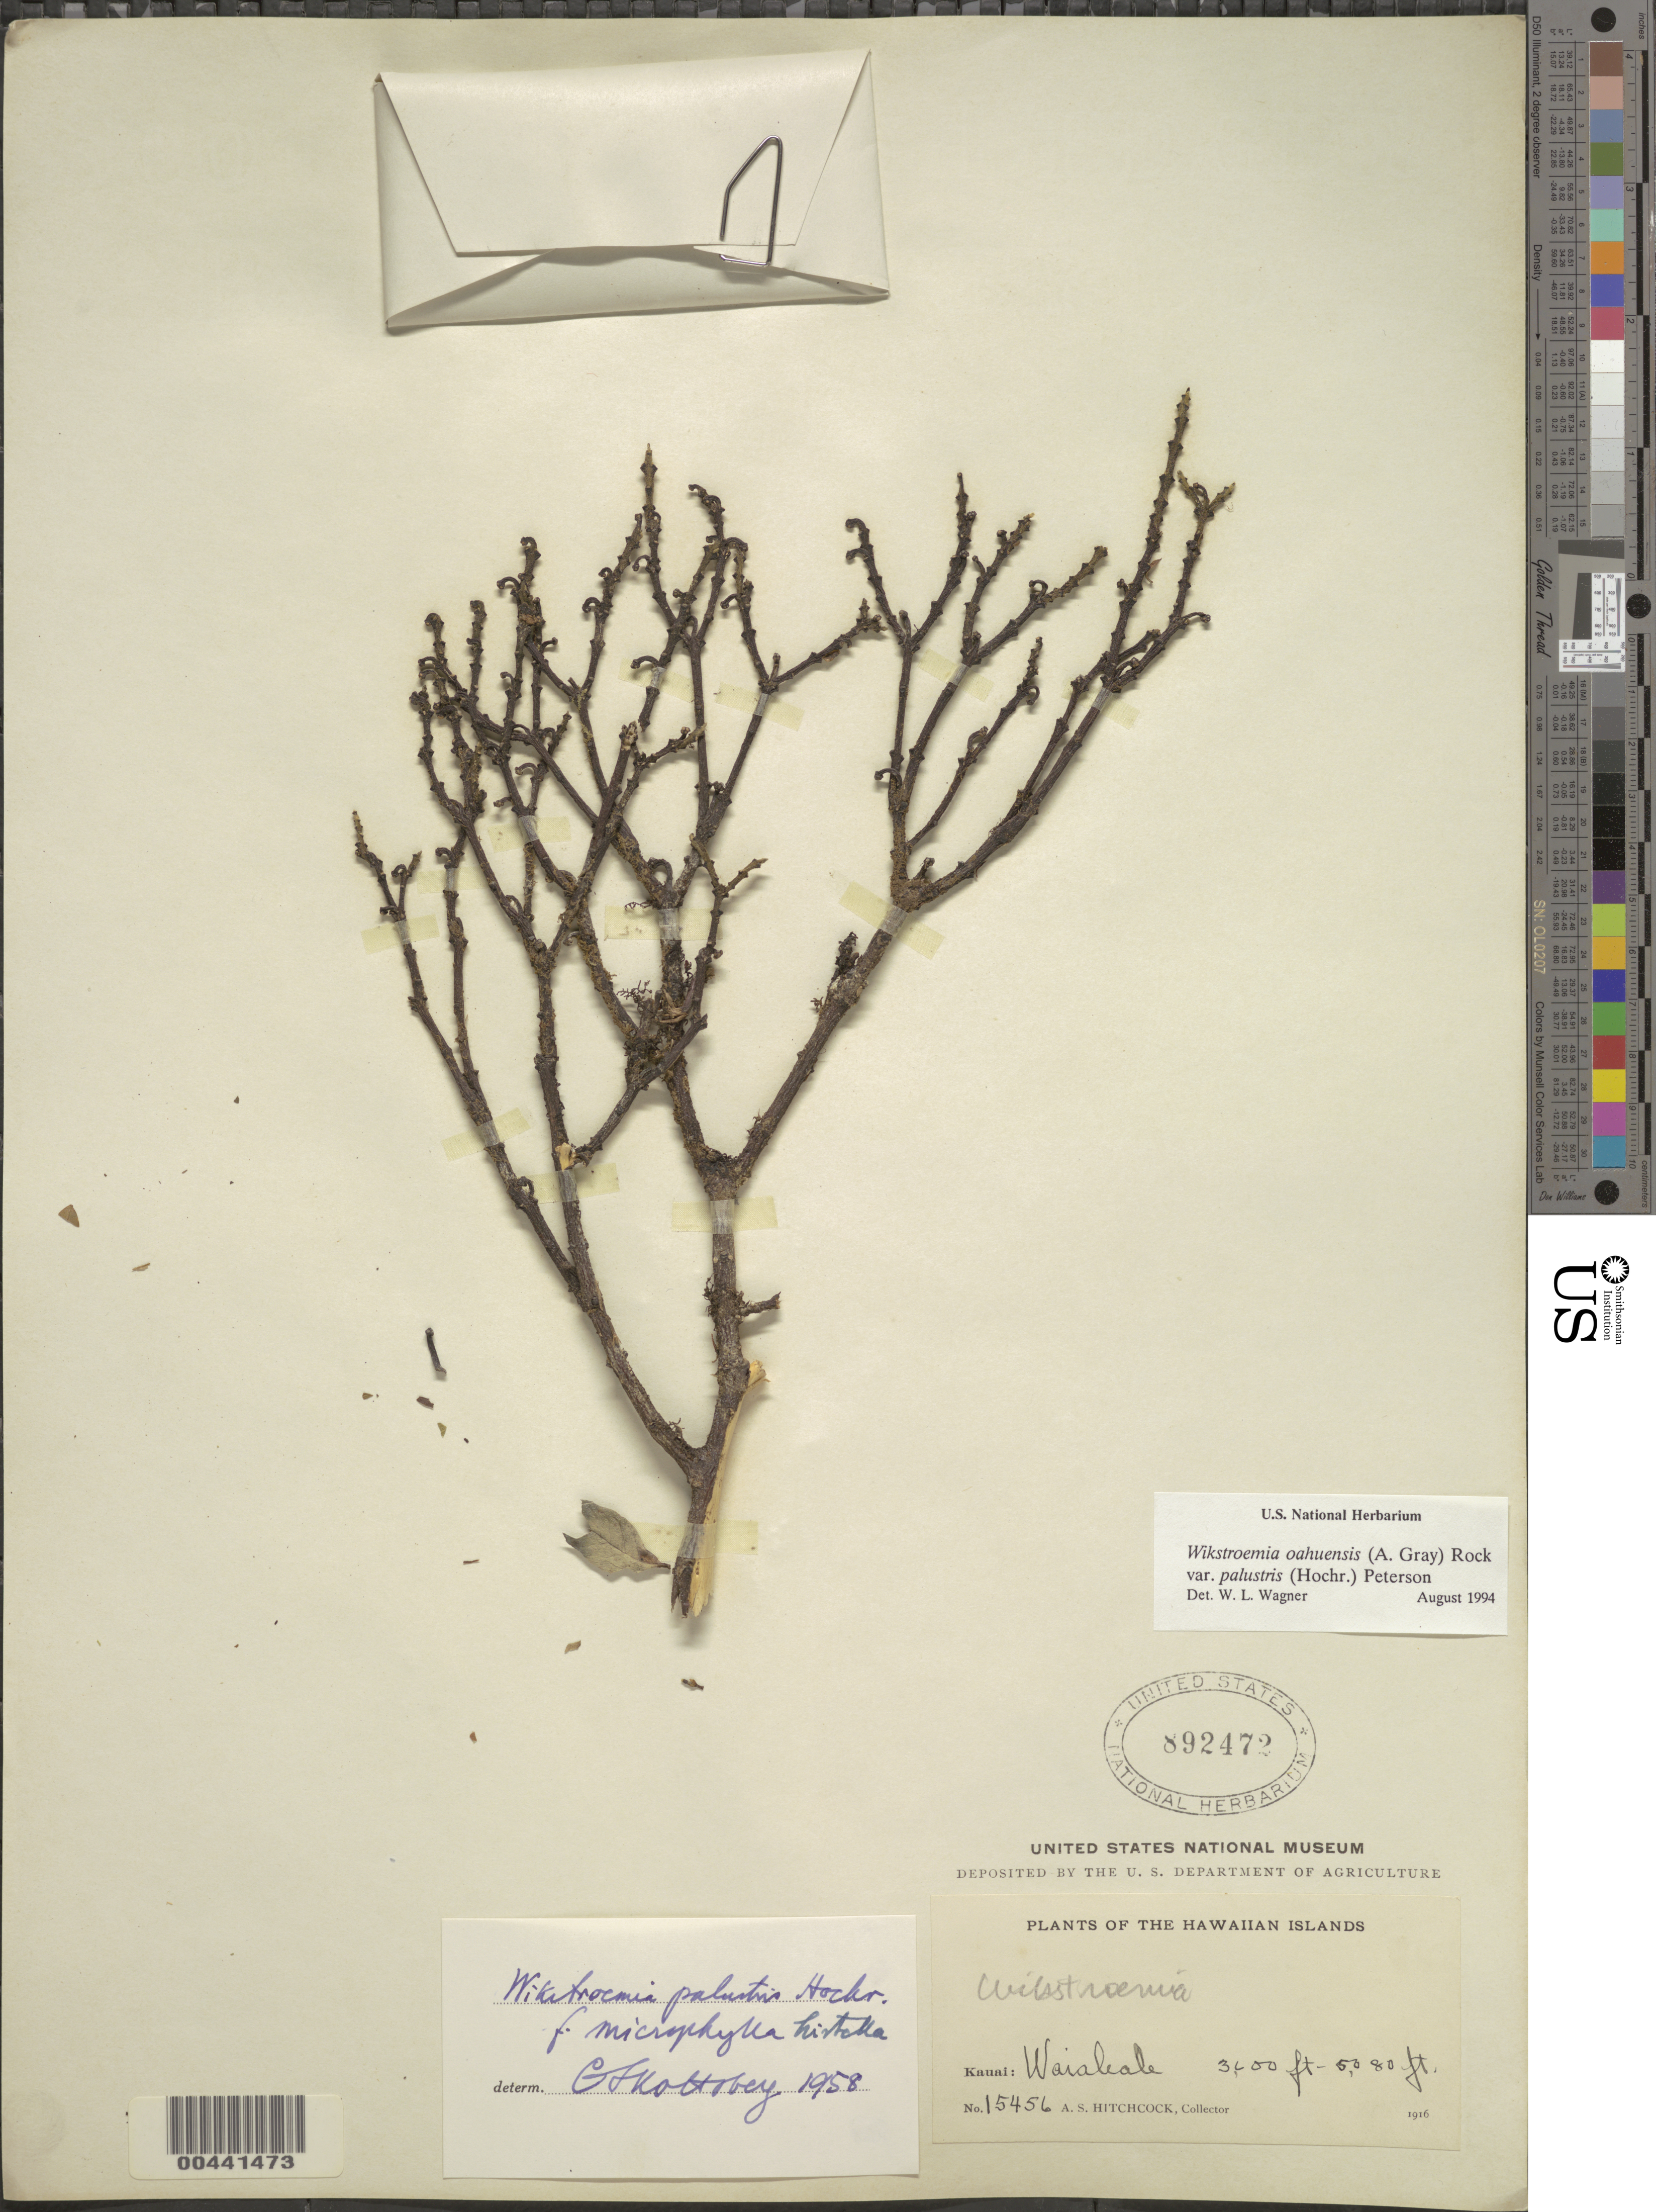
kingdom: Plantae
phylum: Tracheophyta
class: Magnoliopsida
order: Malvales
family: Thymelaeaceae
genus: Wikstroemia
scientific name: Wikstroemia oahuensis var. palustris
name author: (Hochr.) B. Peterson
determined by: Wagner, W. L., (BOT), Smithsonian Institution - National Museum of Natural History (UNITED STATES)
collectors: A. S. Hitchcock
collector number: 15456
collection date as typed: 1916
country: United States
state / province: Hawaii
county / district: Kauai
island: Kaua'i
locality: Waialeale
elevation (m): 1097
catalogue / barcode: US 892472